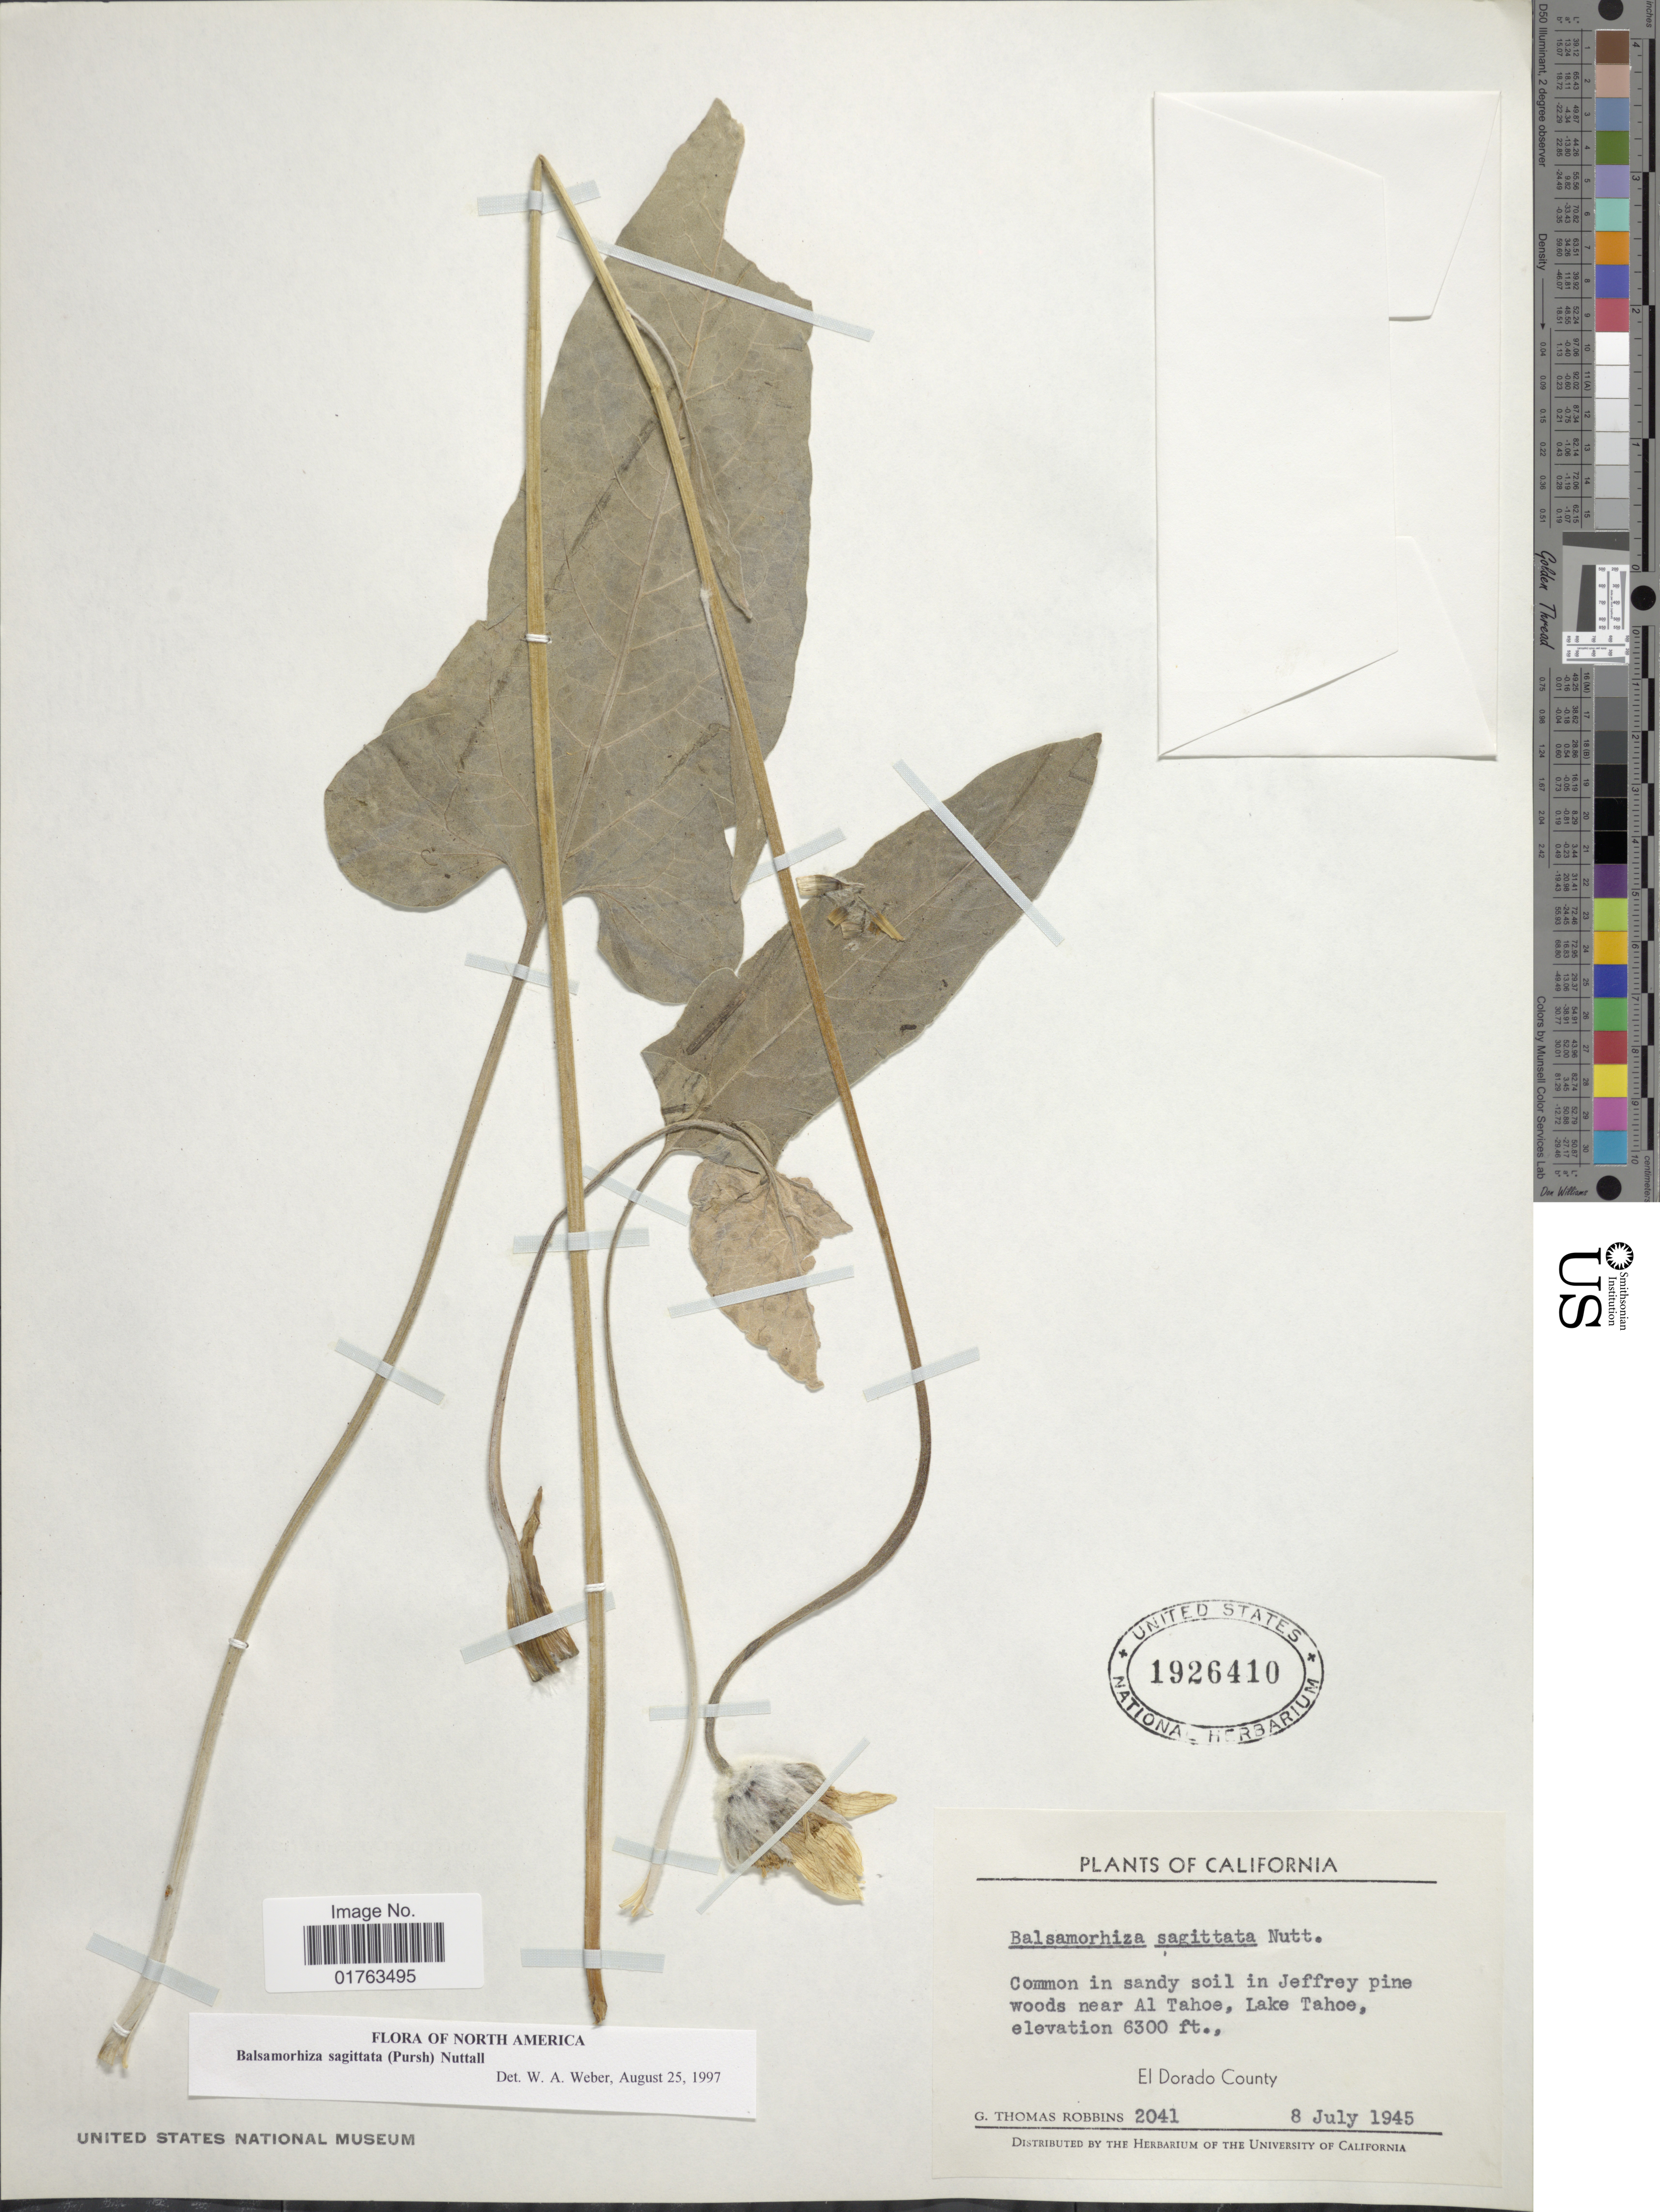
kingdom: Plantae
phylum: Tracheophyta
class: Magnoliopsida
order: Asterales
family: Asteraceae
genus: Balsamorhiza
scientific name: Balsamorhiza sagittata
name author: (Pursh) Nutt.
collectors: G. T. Robbins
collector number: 2041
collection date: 1945-07-08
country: United States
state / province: California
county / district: El Dorado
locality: Common in sandy soil in Jeffrey pine woods near Al Tahoe, Lake Tahoe, El Dorado County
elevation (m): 1920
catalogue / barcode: US 1926410